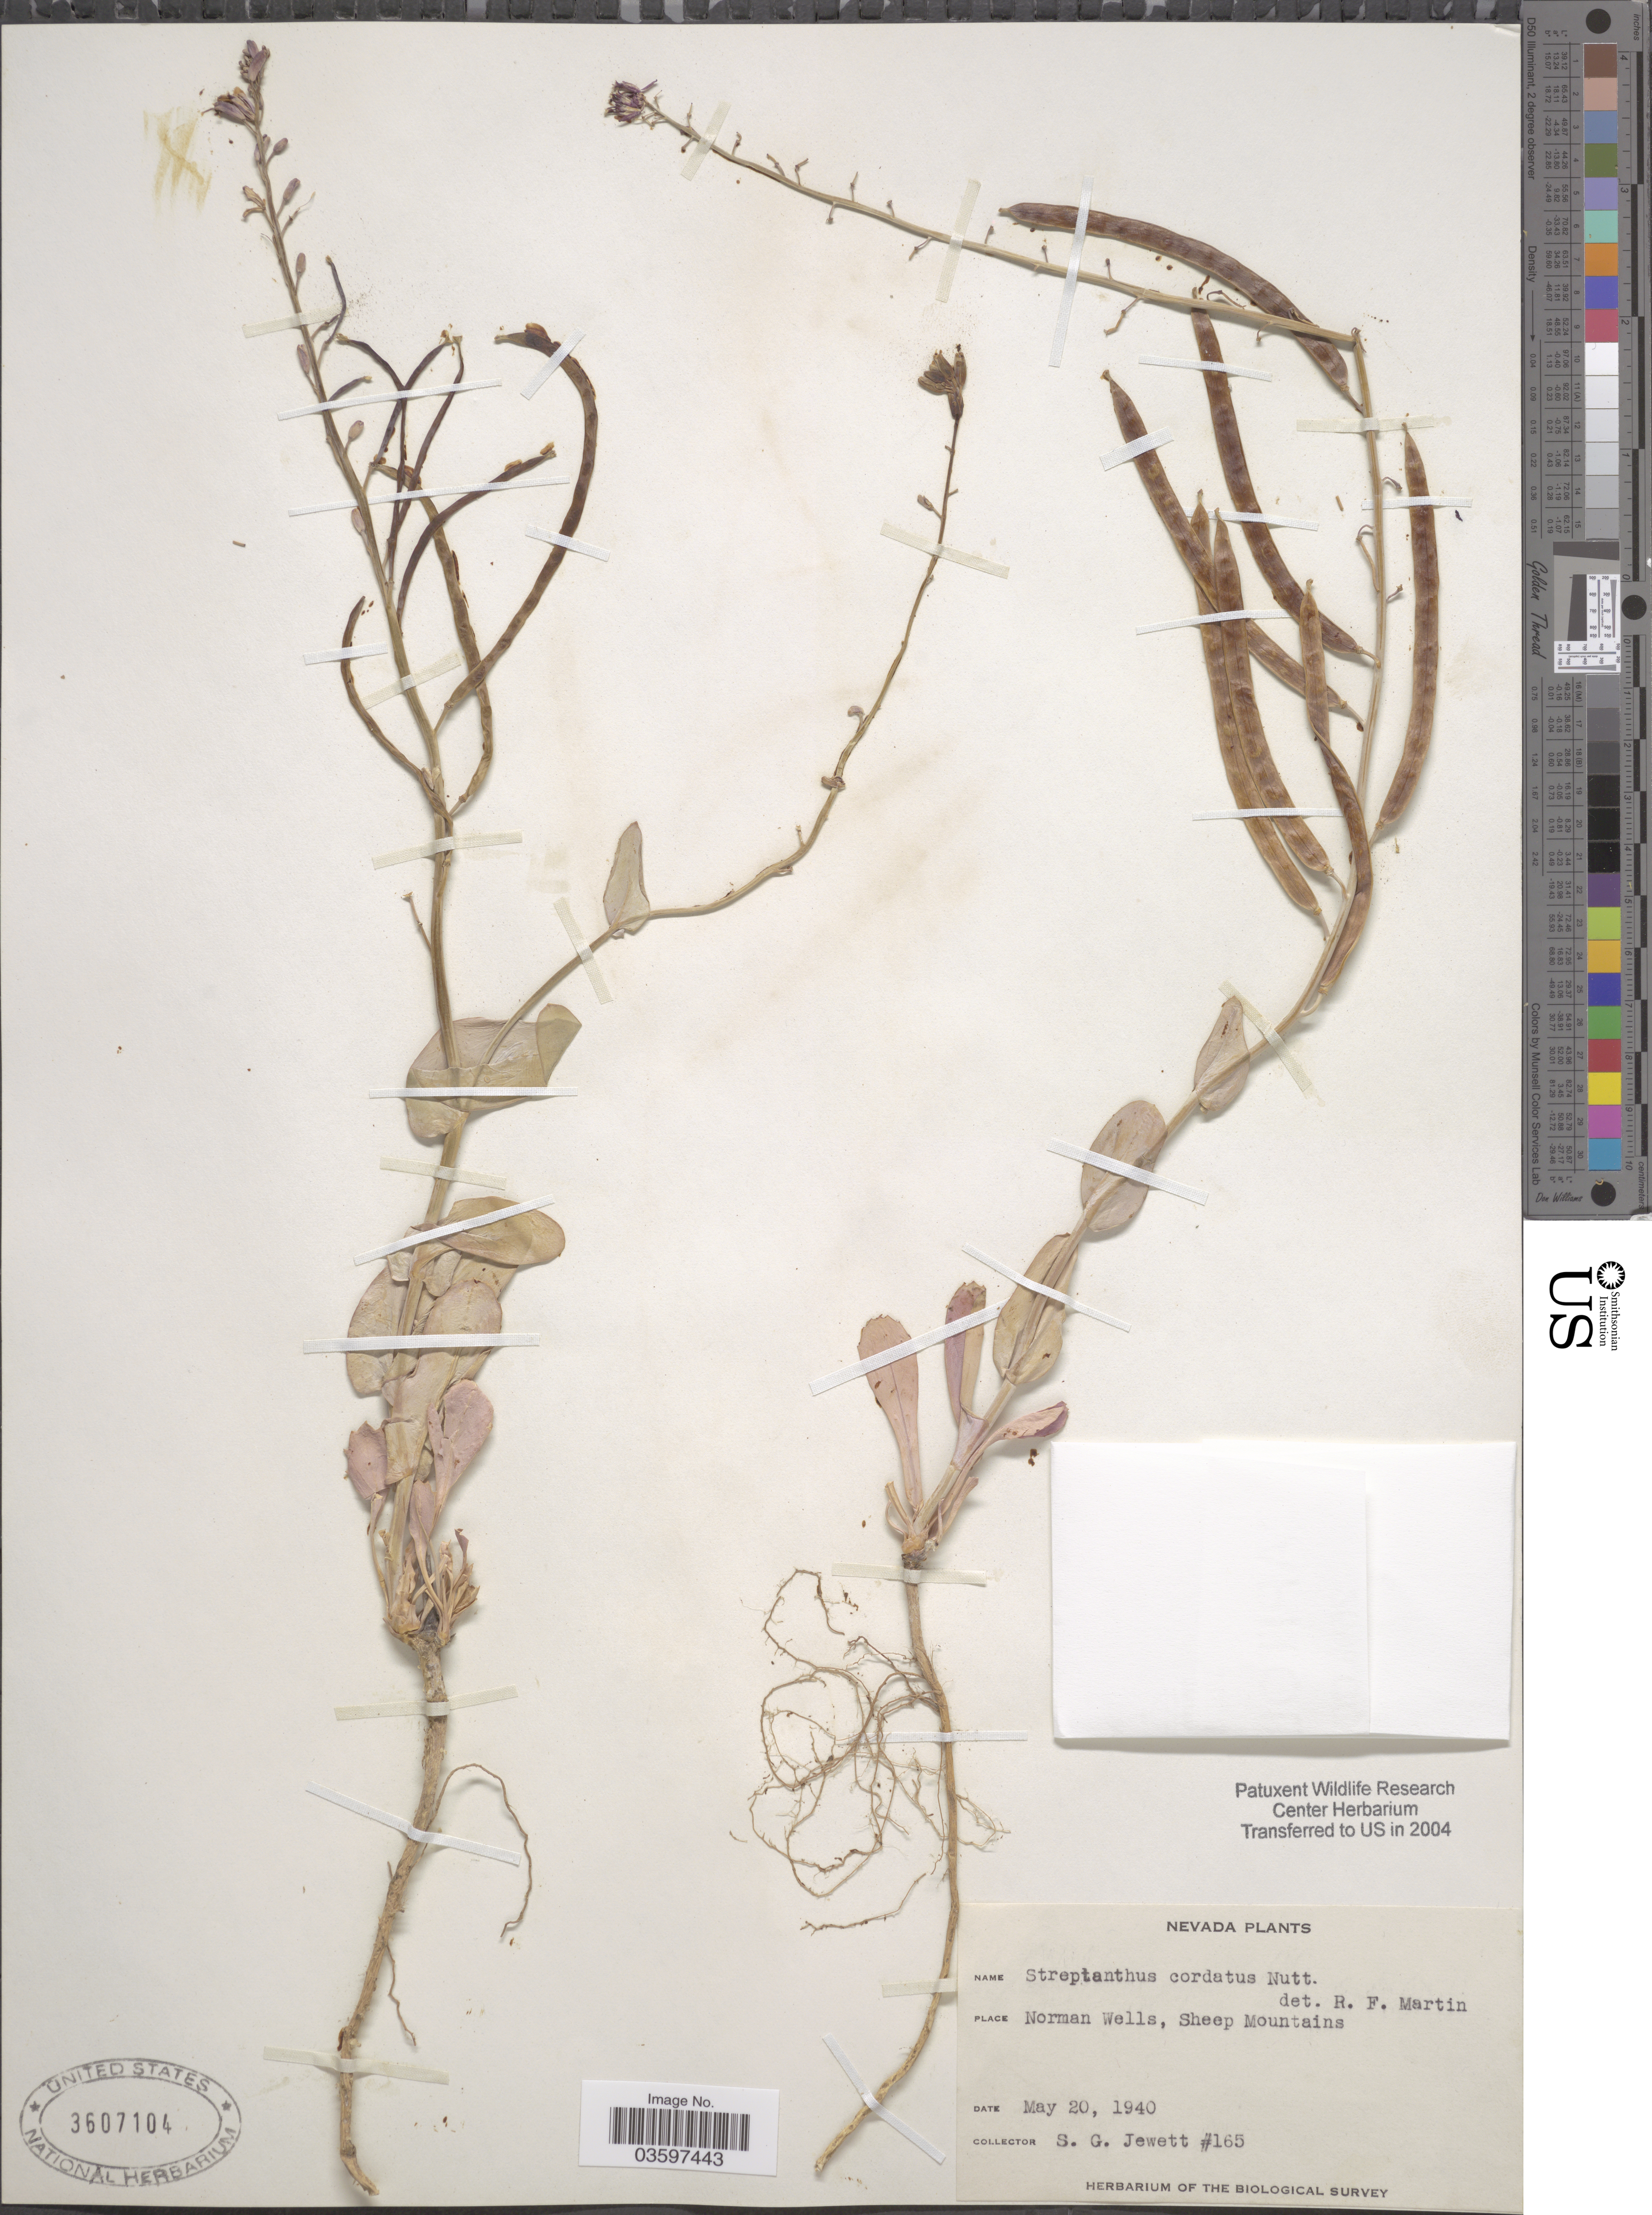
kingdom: Plantae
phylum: Tracheophyta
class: Magnoliopsida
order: Brassicales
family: Brassicaceae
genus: Streptanthus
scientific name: Streptanthus cordatus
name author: Nutt. ex Torr. & A. Gray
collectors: S. Jewett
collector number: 165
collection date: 1940-05-20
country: United States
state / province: Nevada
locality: Norman Wells, Sheep Mountains.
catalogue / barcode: US 3607104